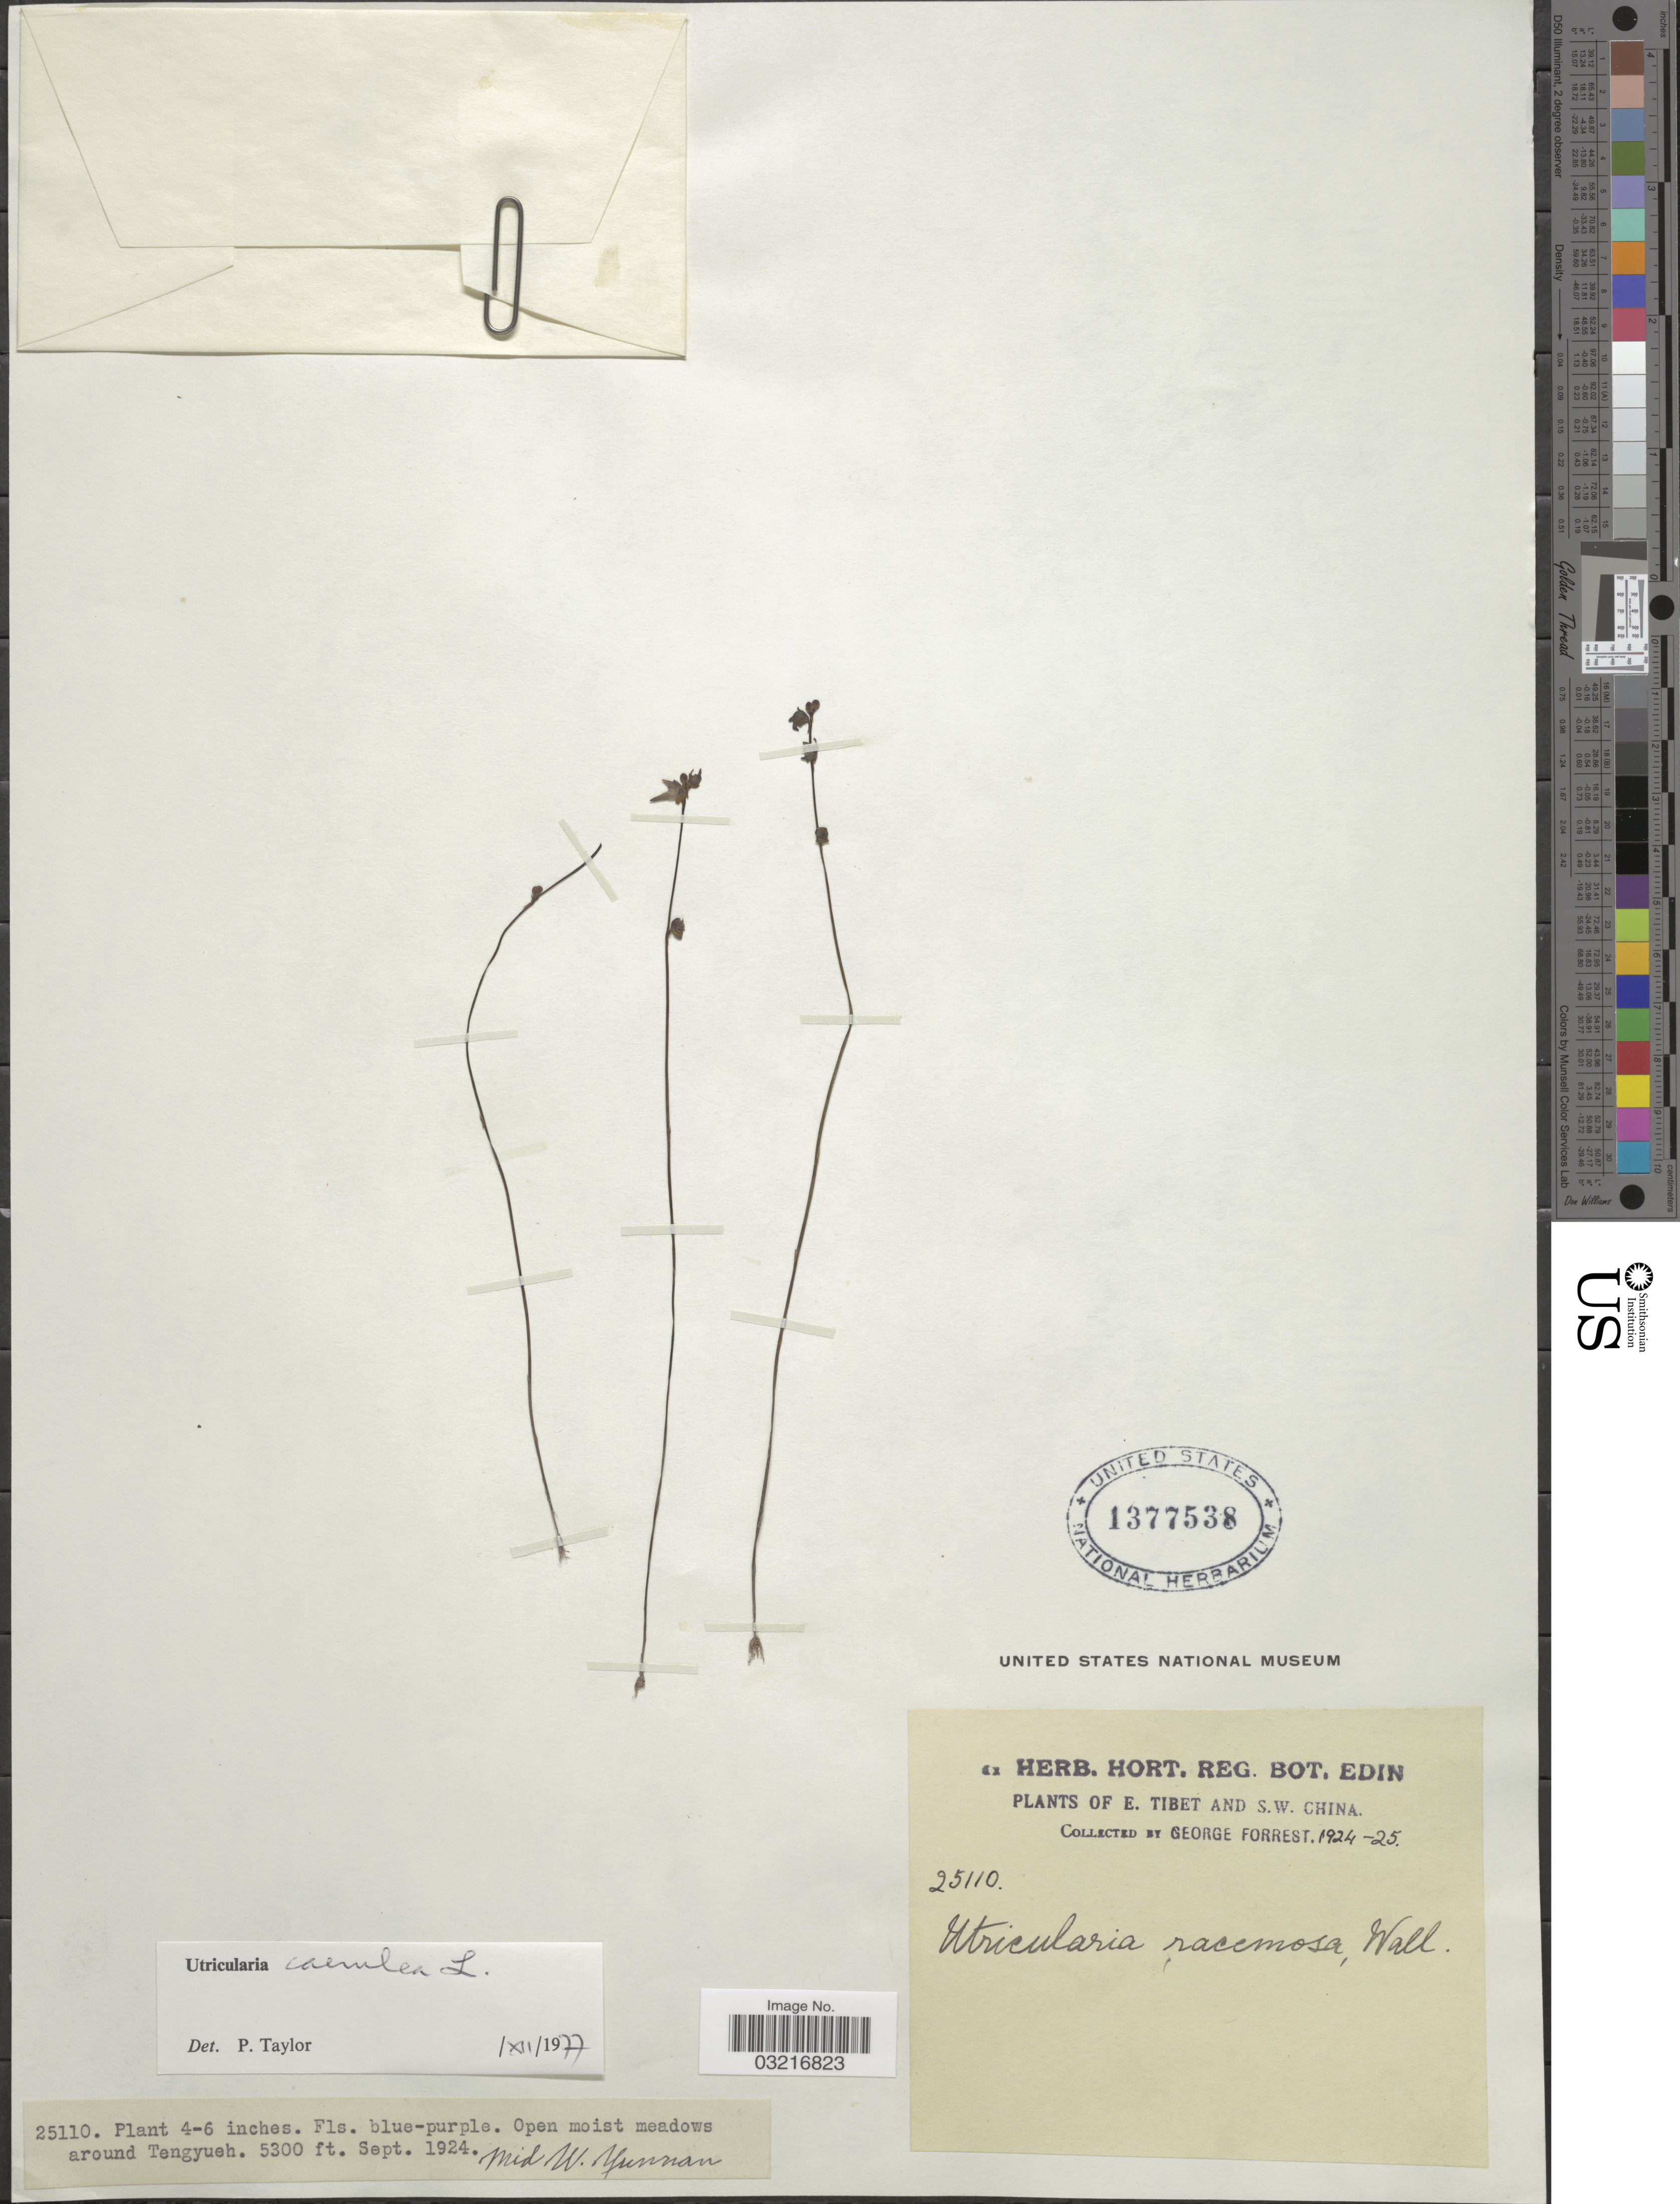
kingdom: Plantae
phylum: Tracheophyta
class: Magnoliopsida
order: Lamiales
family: Lentibulariaceae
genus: Utricularia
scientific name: Utricularia caerulea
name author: L.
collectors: G. Forrest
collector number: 25110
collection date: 1924-09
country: China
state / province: Yunnan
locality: E. Tibet and S.W. China, Open moist meadows around Tengyueh, Mid W. Yunnan.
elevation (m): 1615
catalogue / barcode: US 1377538